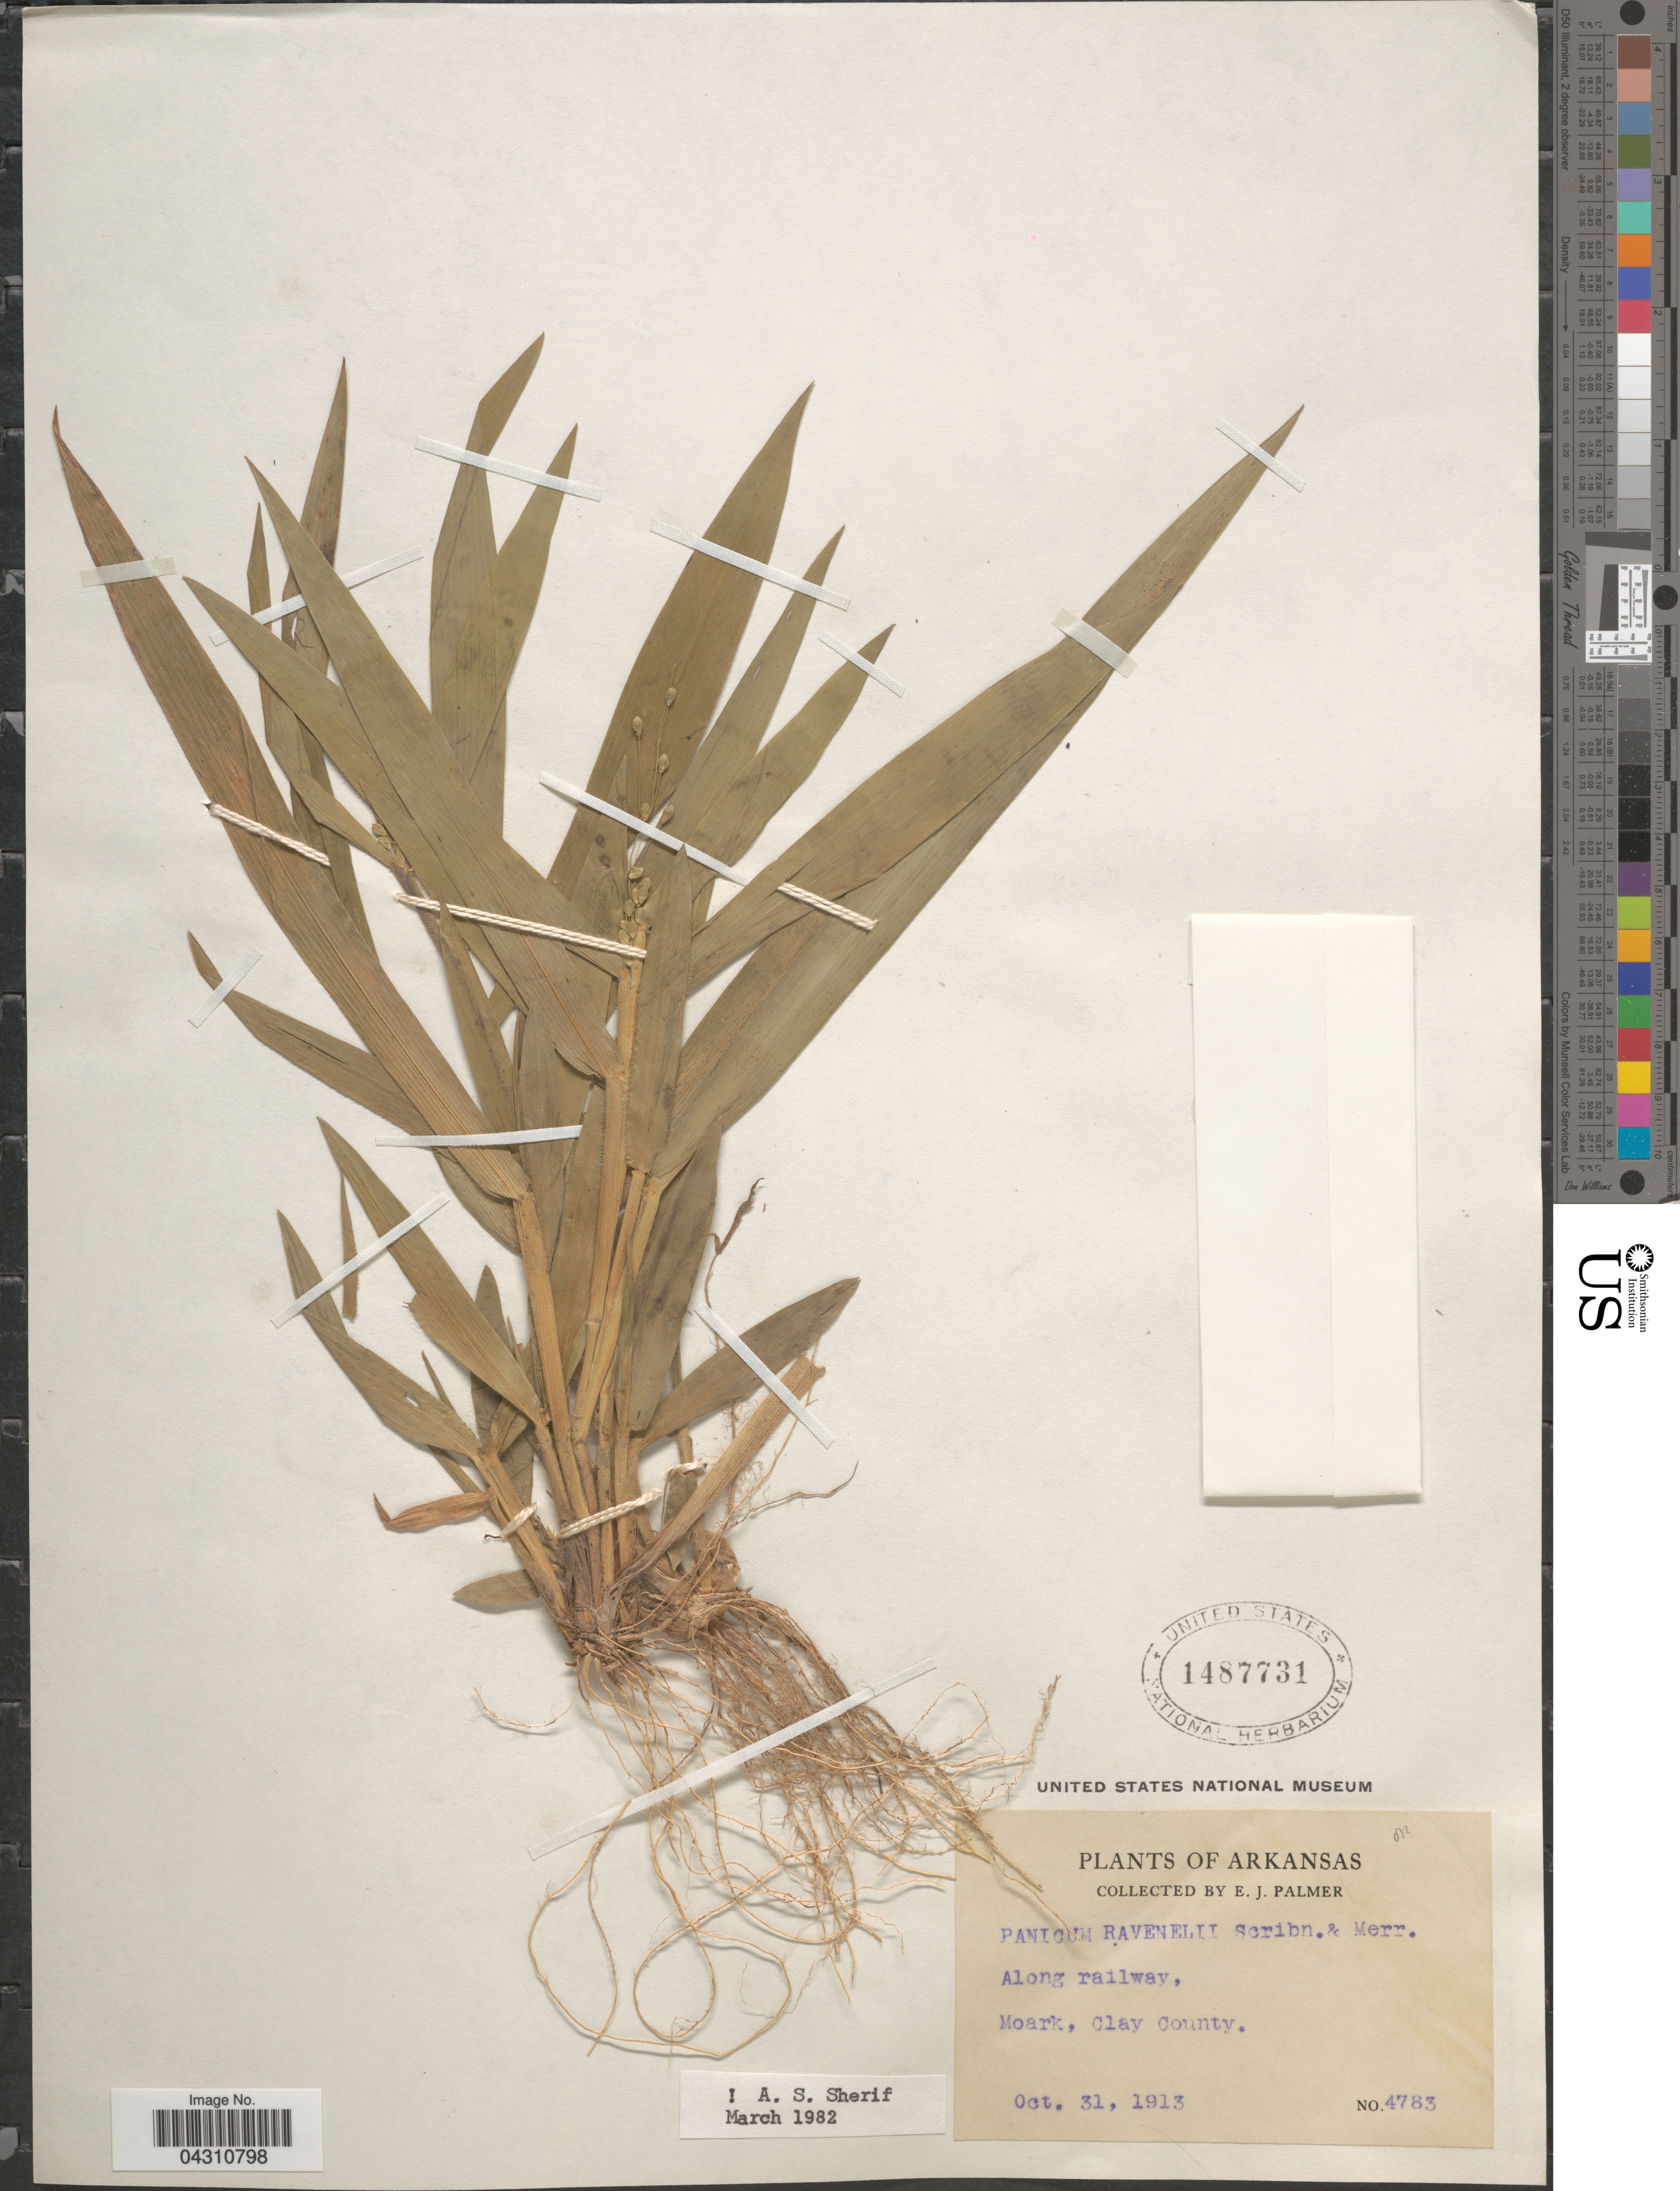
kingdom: Plantae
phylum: Tracheophyta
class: Liliopsida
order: Poales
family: Poaceae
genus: Dichanthelium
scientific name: Dichanthelium ravenelii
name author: (Scribn. & Merr.) Gould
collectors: E. J. Palmer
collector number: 4783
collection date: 1913-10-31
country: United States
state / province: Arkansas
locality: Along railway, Moark, Clay County.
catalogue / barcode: US 1487731